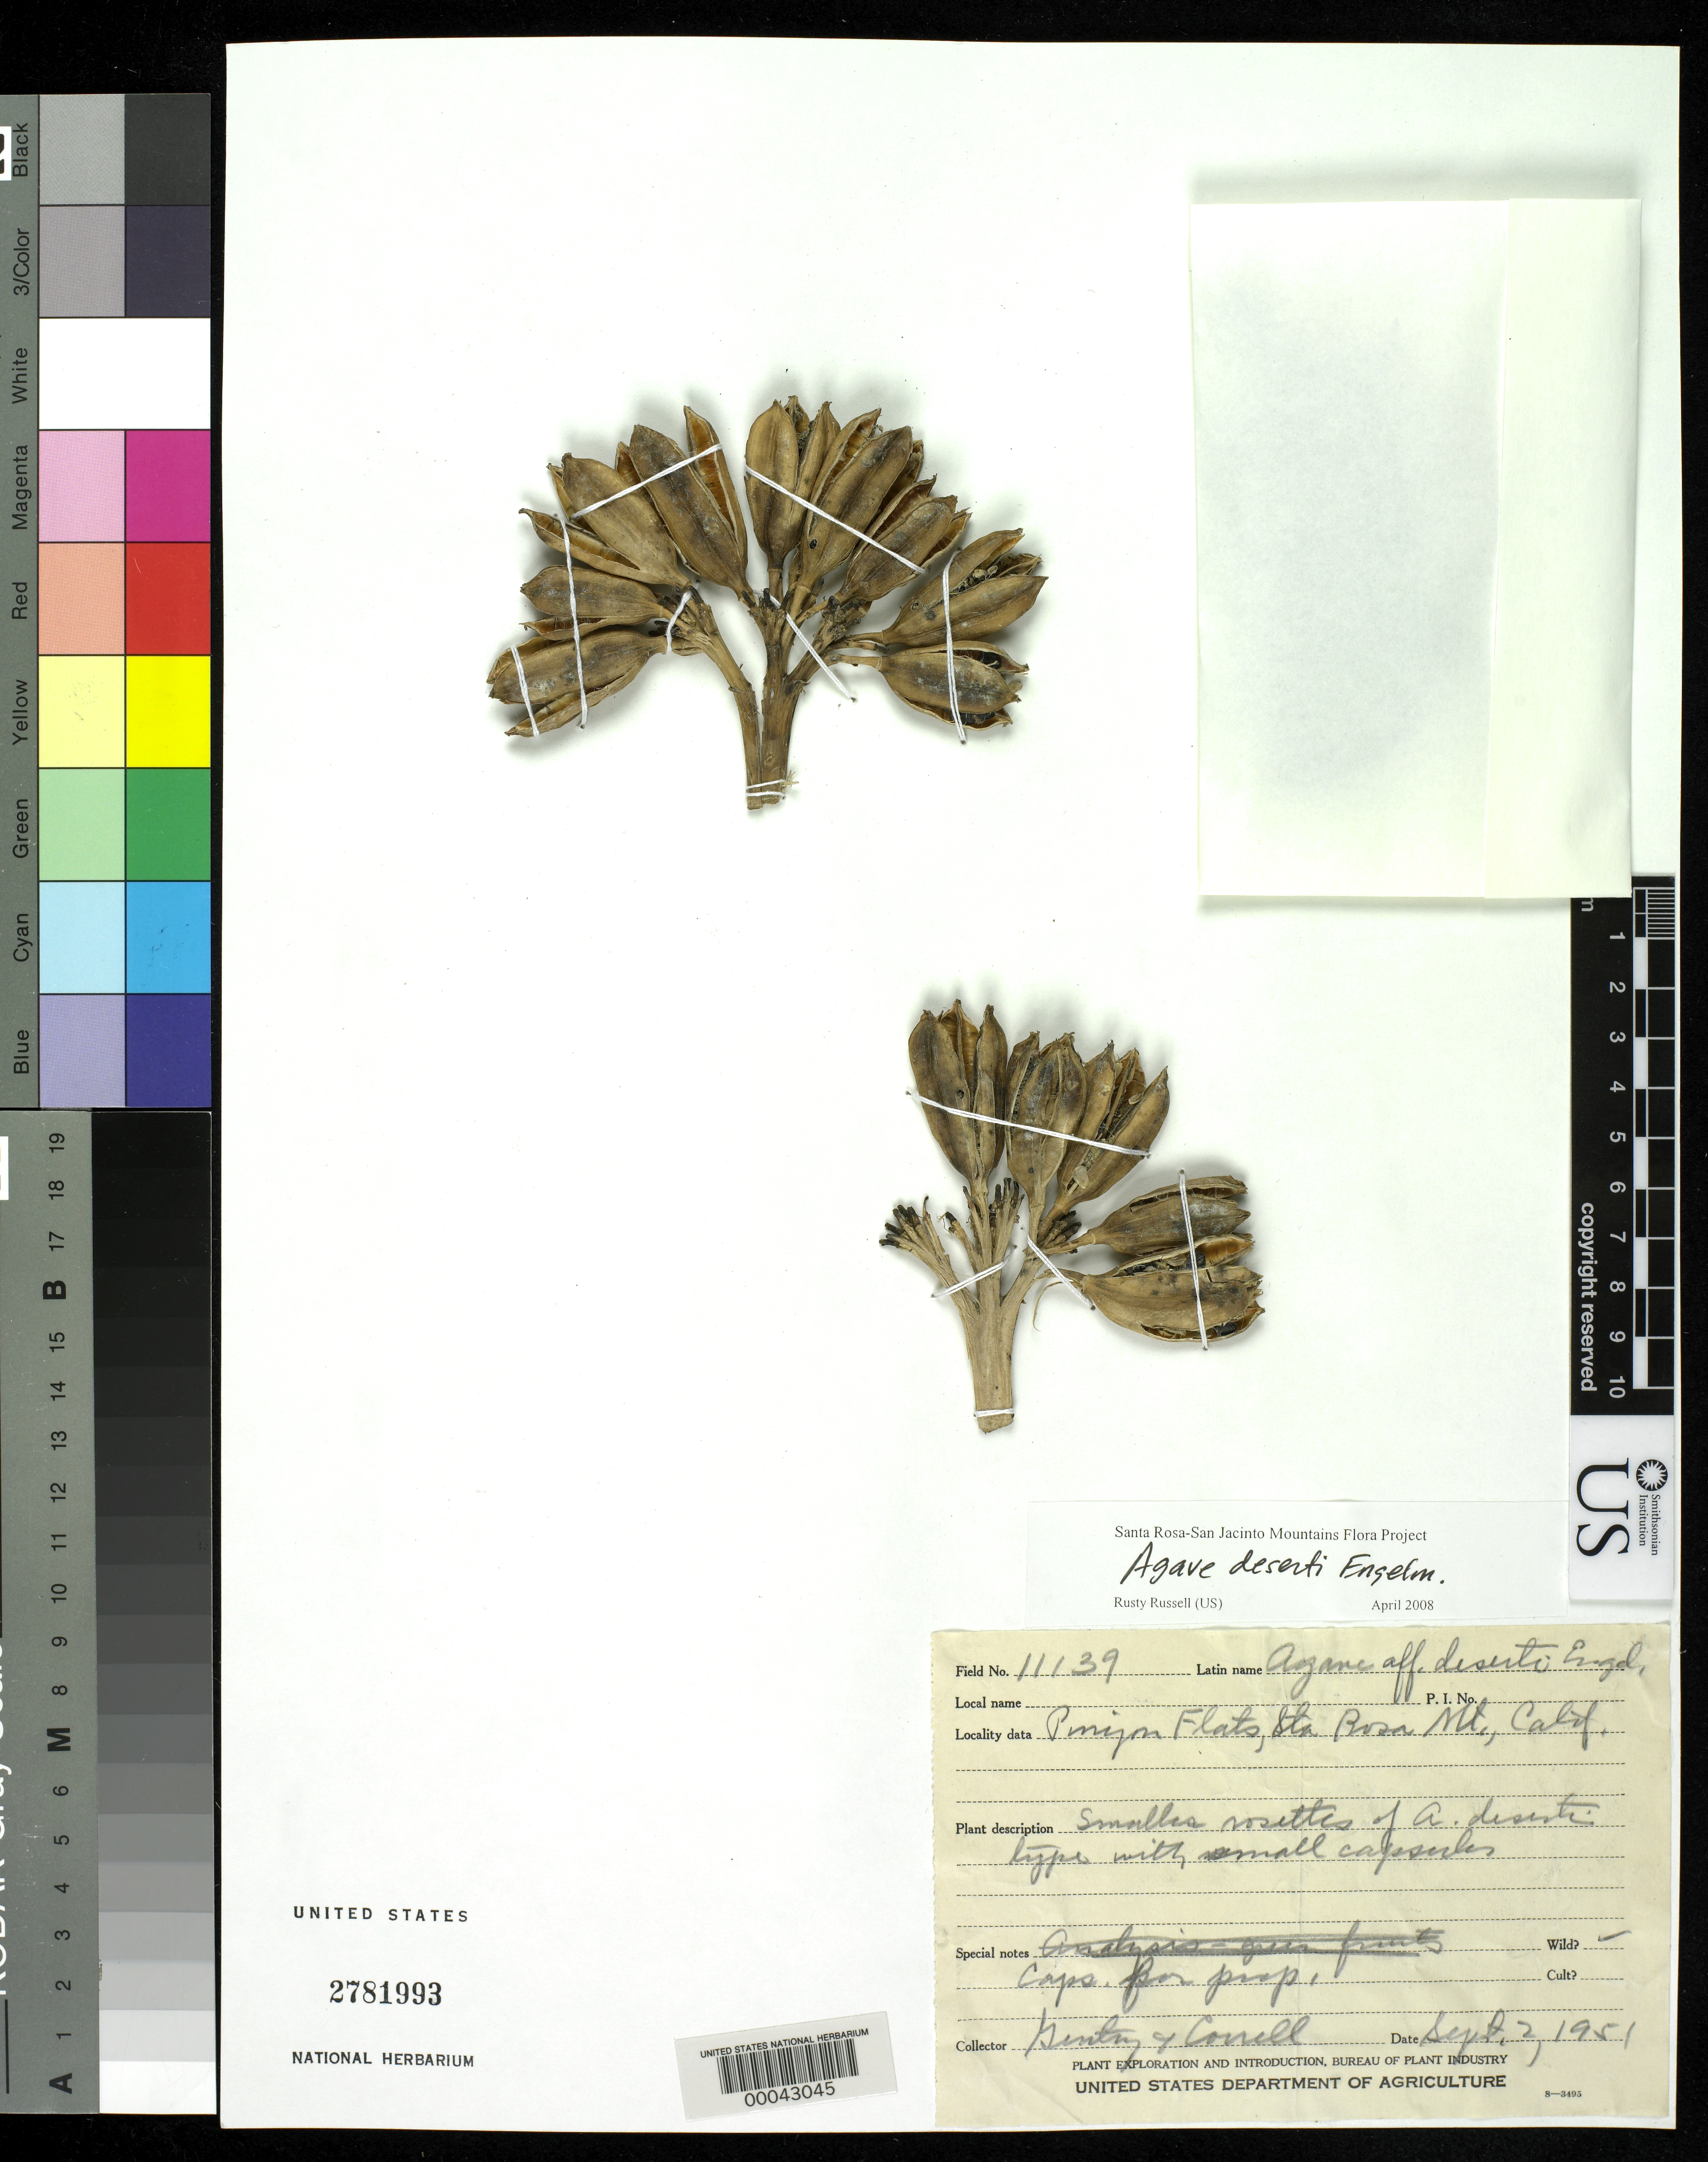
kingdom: Plantae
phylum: Tracheophyta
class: Liliopsida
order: Asparagales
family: Asparagaceae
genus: Agave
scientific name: Agave deserti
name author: Engelm.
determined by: Russell, George F., (UNITED STATES)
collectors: H. S. Gentry & -- Correll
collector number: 11139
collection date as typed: Sept. 2, 1951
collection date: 1951-09-02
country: United States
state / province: California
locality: Pinyon Flats, Sta. Rosa Mt.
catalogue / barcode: US 2781993